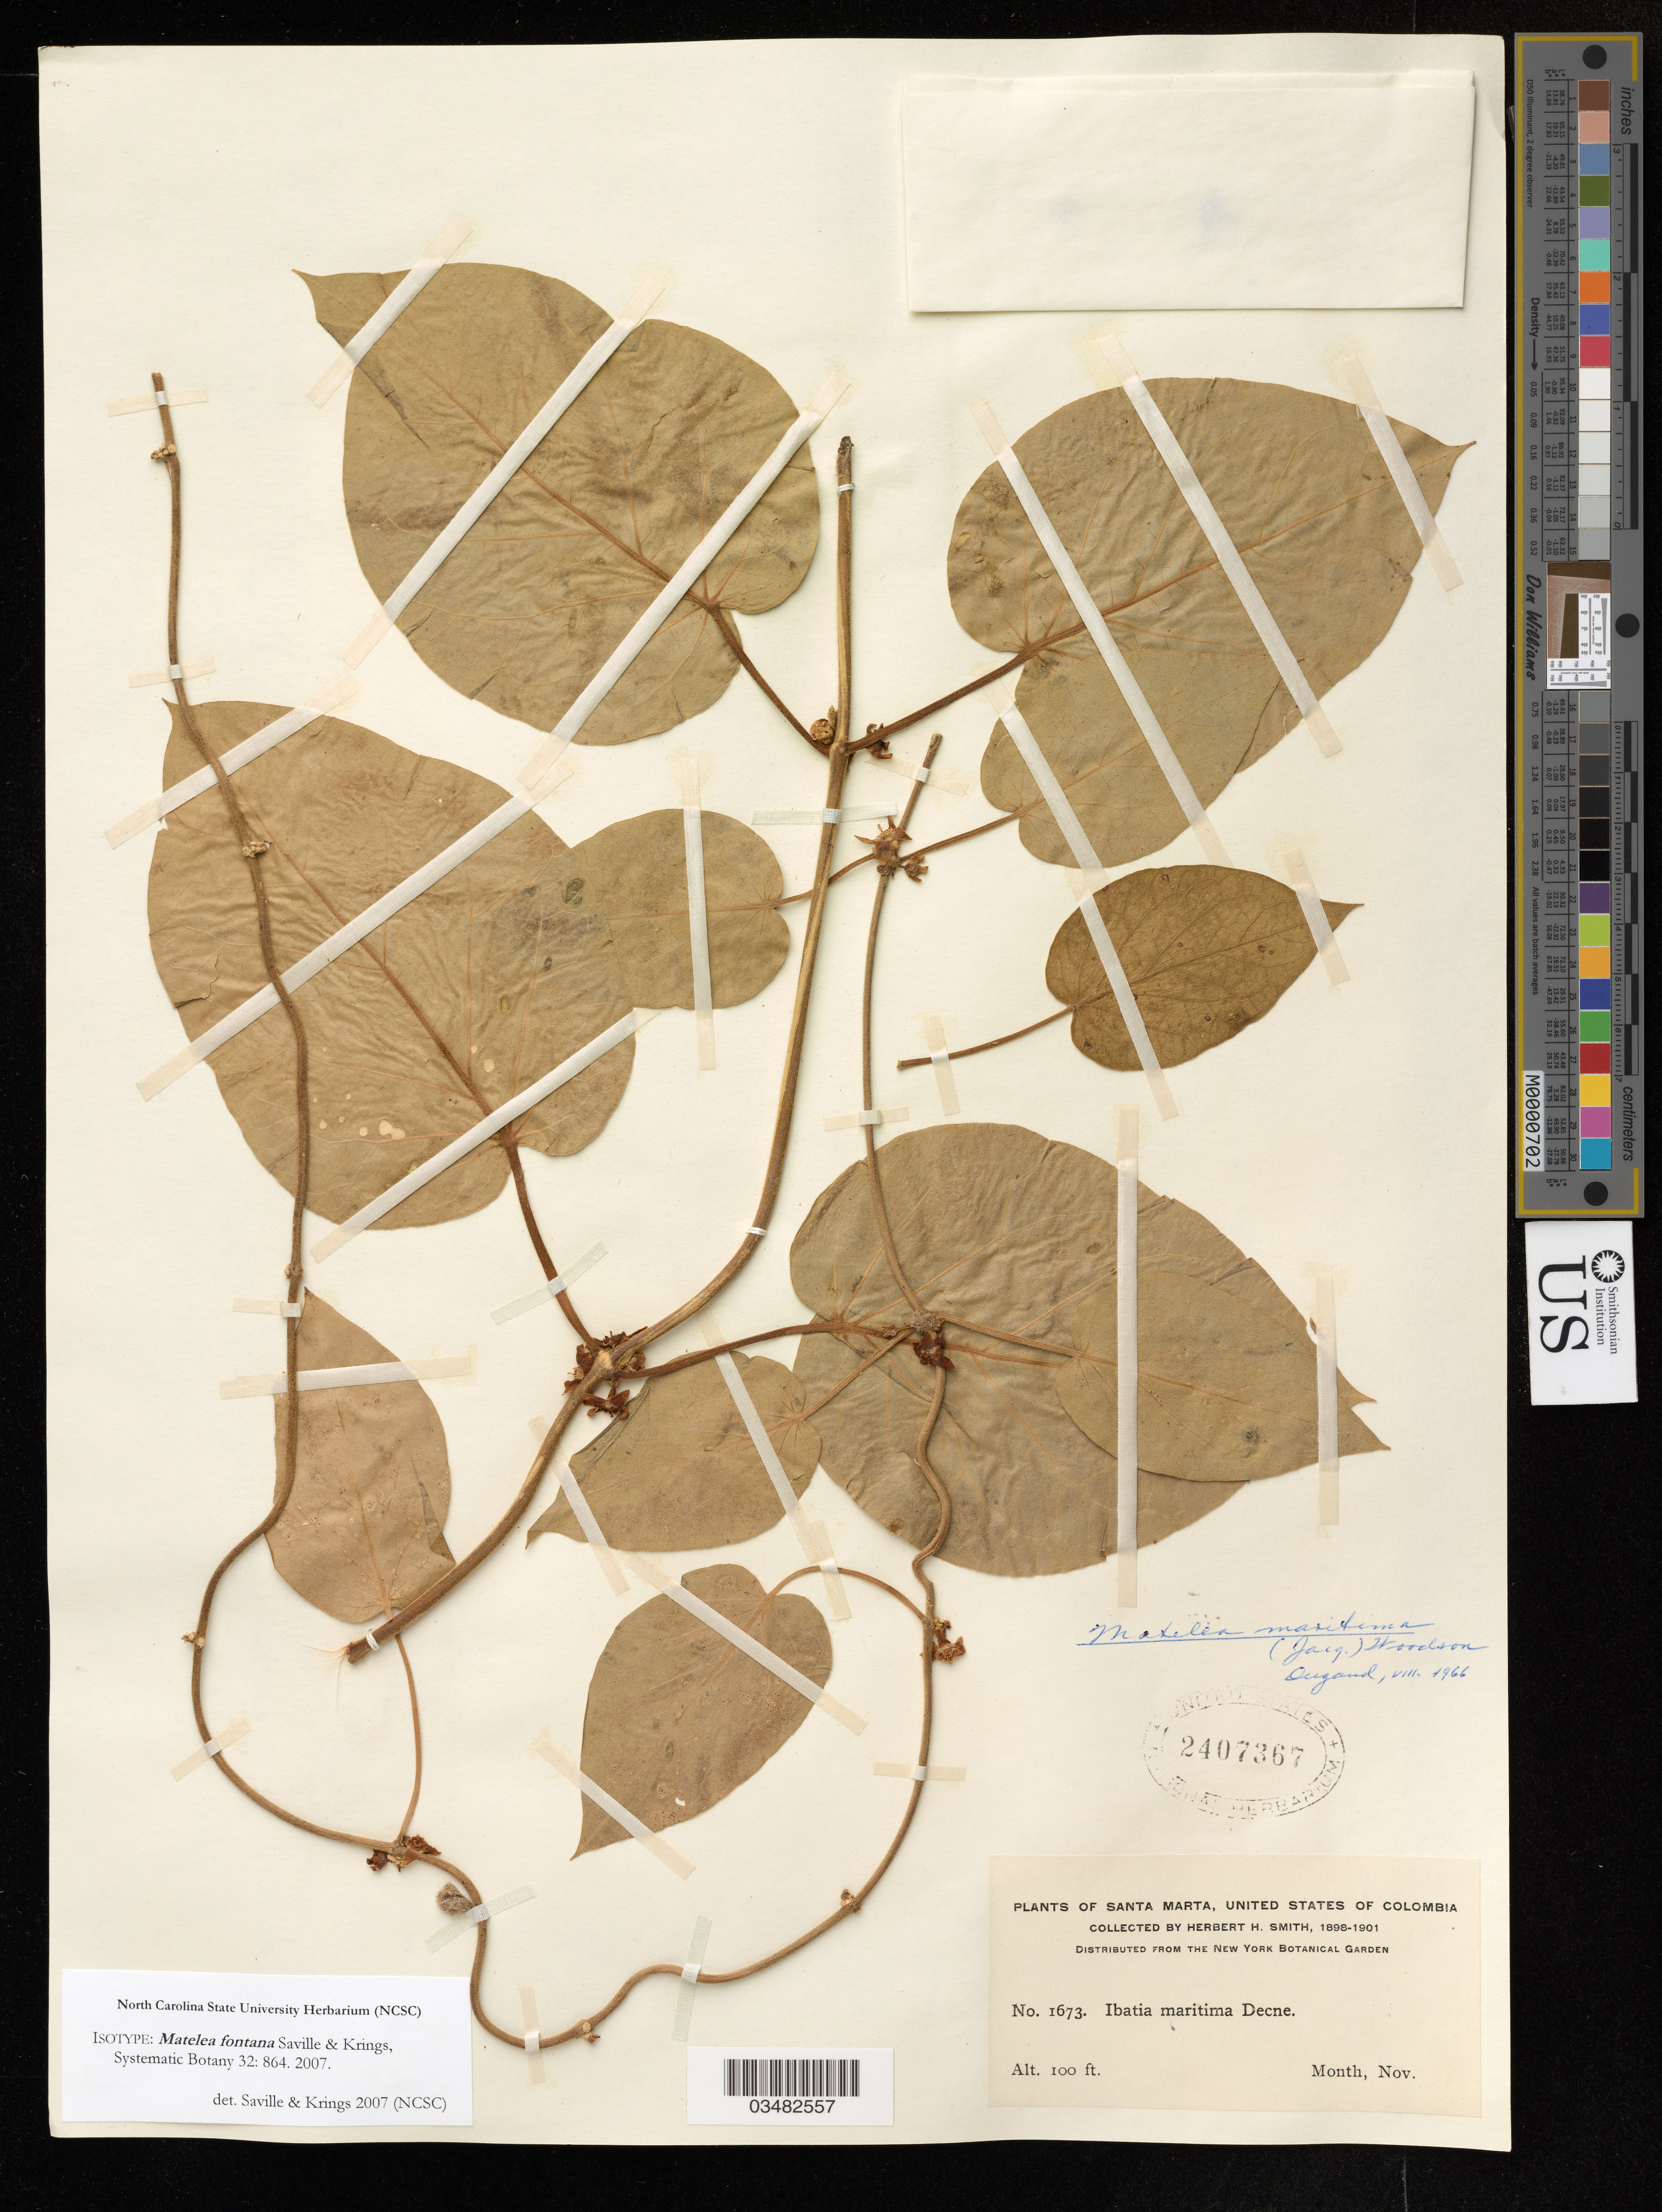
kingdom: Plantae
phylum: Tracheophyta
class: Magnoliopsida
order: Gentianales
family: Apocynaceae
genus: Matelea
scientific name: Matelea fontana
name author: Saville & Krings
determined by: Krings, A.; Saville, A. C.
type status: Isotype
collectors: Herbert H. Smith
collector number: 1673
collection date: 1898/1901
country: Colombia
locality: Santa Marta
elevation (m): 30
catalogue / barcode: US 2407367